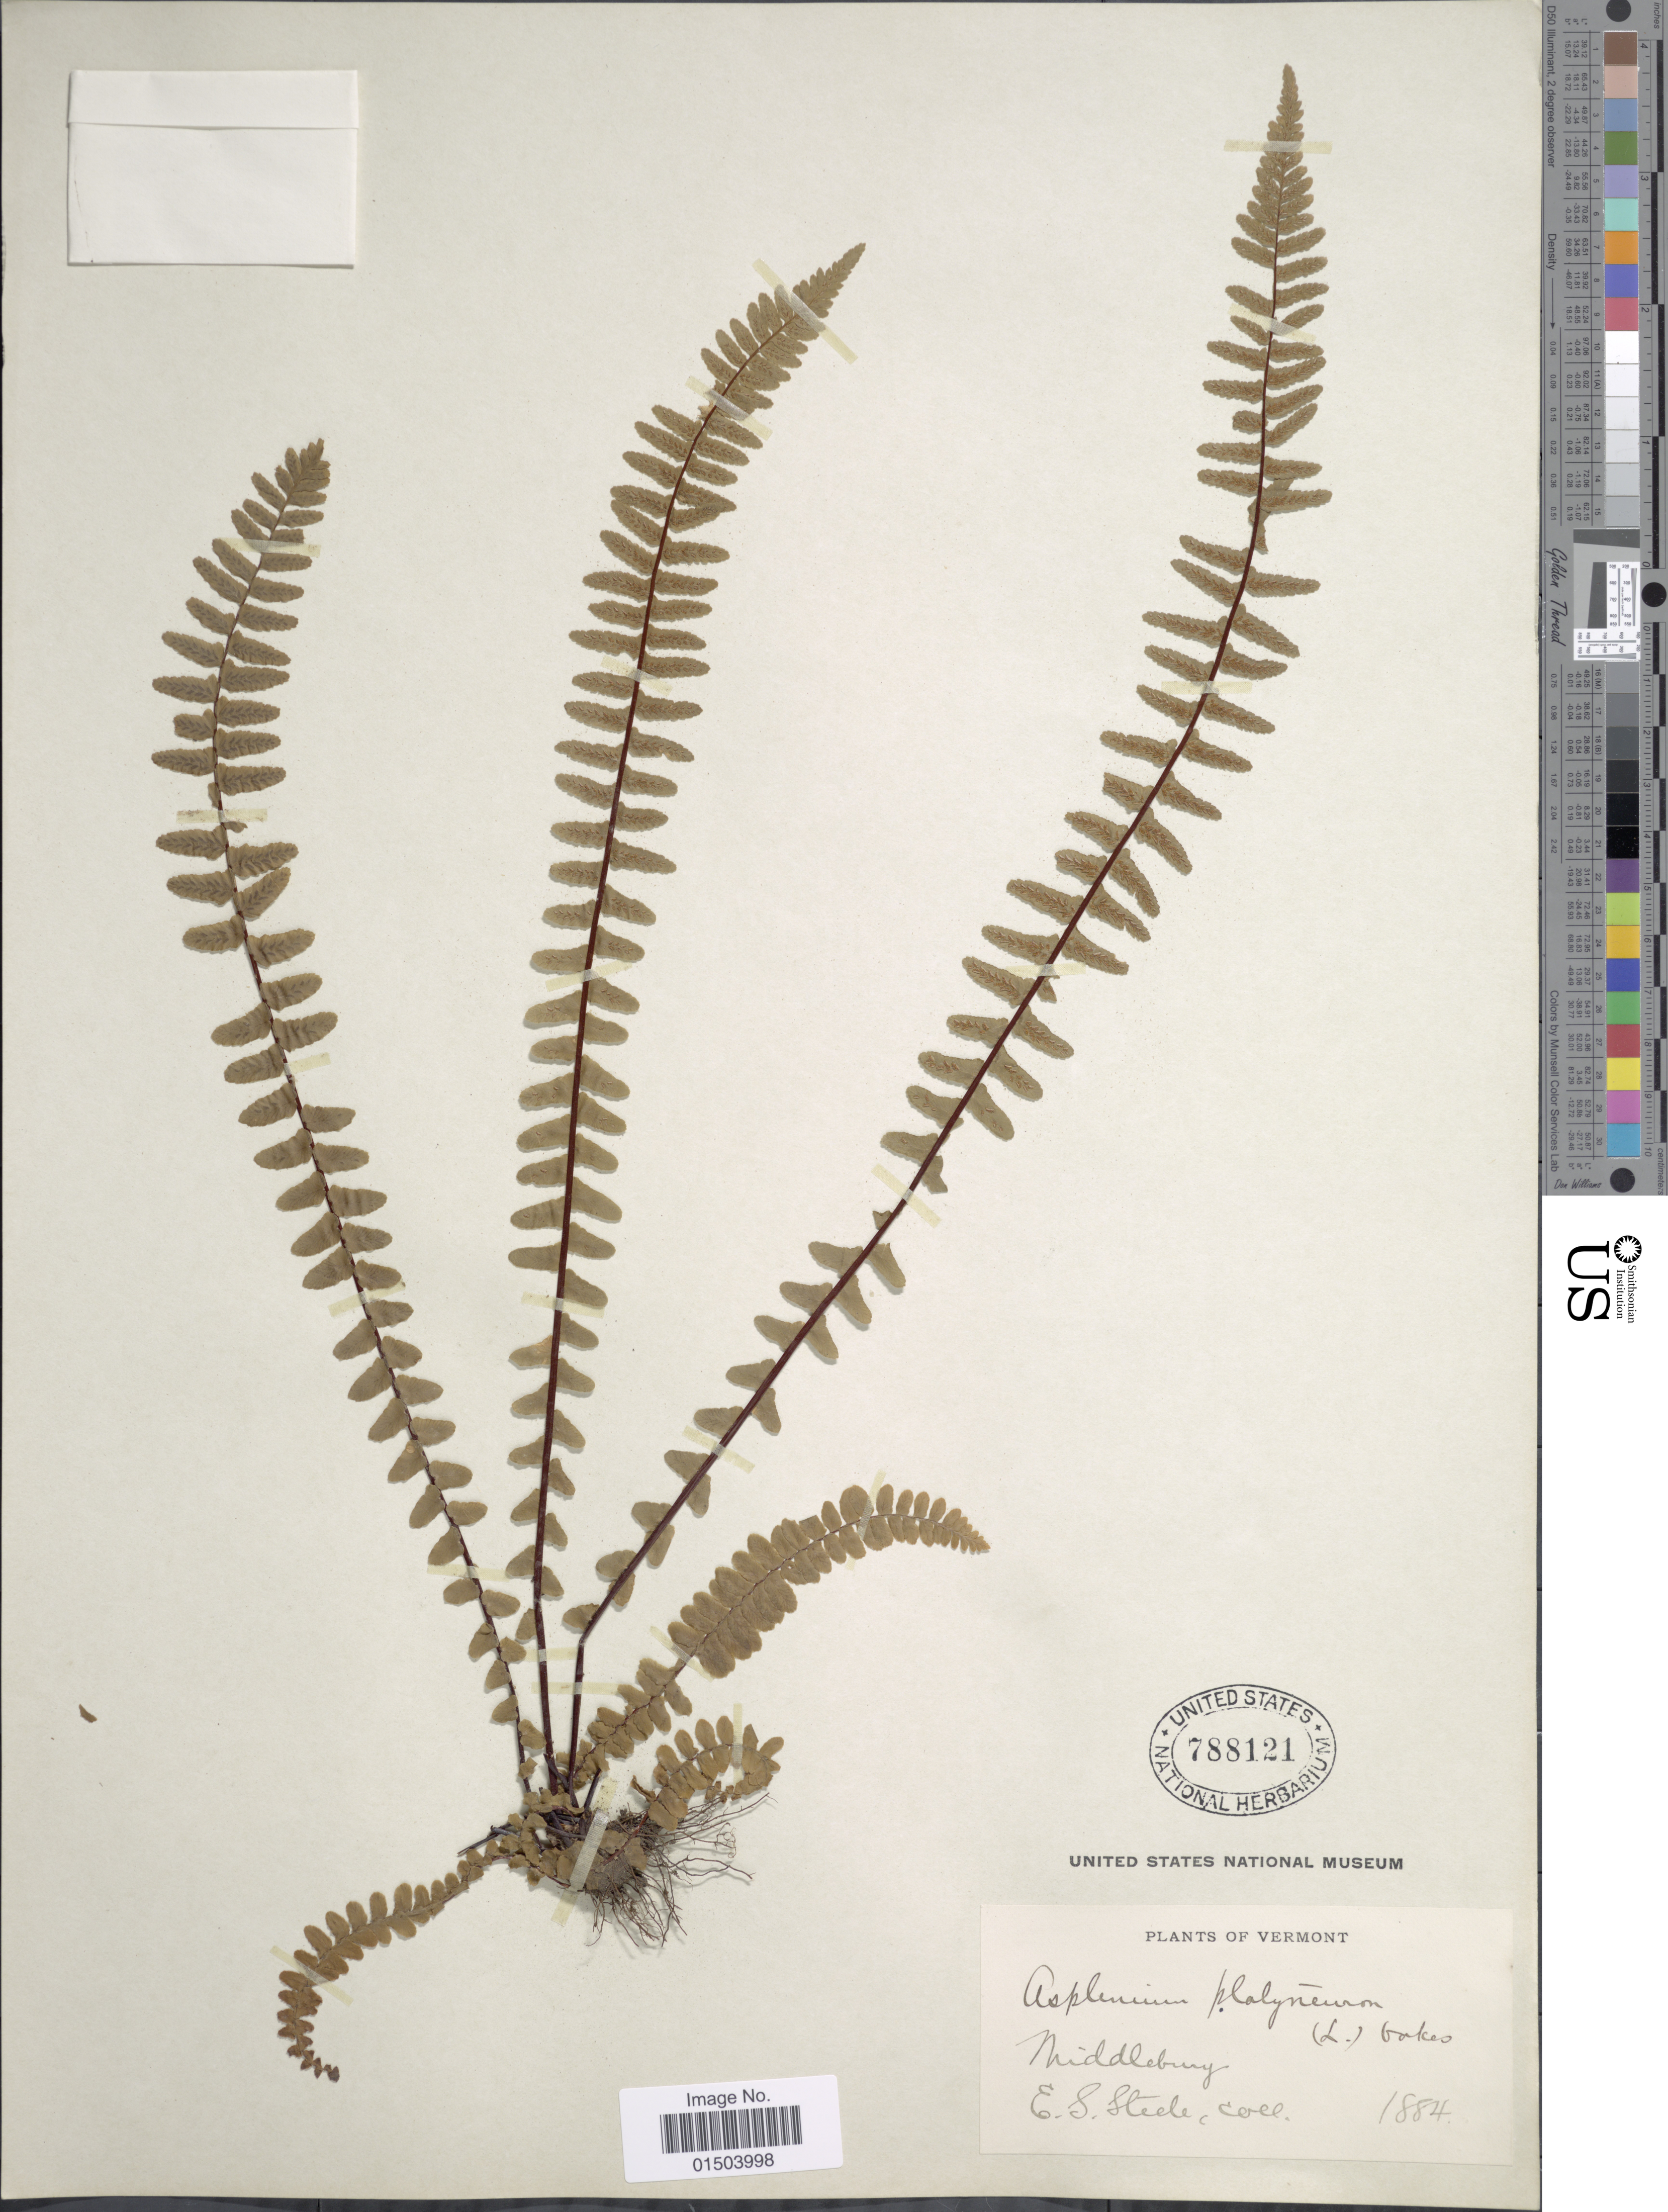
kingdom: Plantae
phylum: Tracheophyta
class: Polypodiopsida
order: Polypodiales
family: Aspleniaceae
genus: Asplenium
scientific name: Asplenium platyneuron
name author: (L.) Britton, Stearns & Poggenb.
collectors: E. Steele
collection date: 1884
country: United States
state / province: Vermont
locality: Middlebury.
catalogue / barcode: US 788121